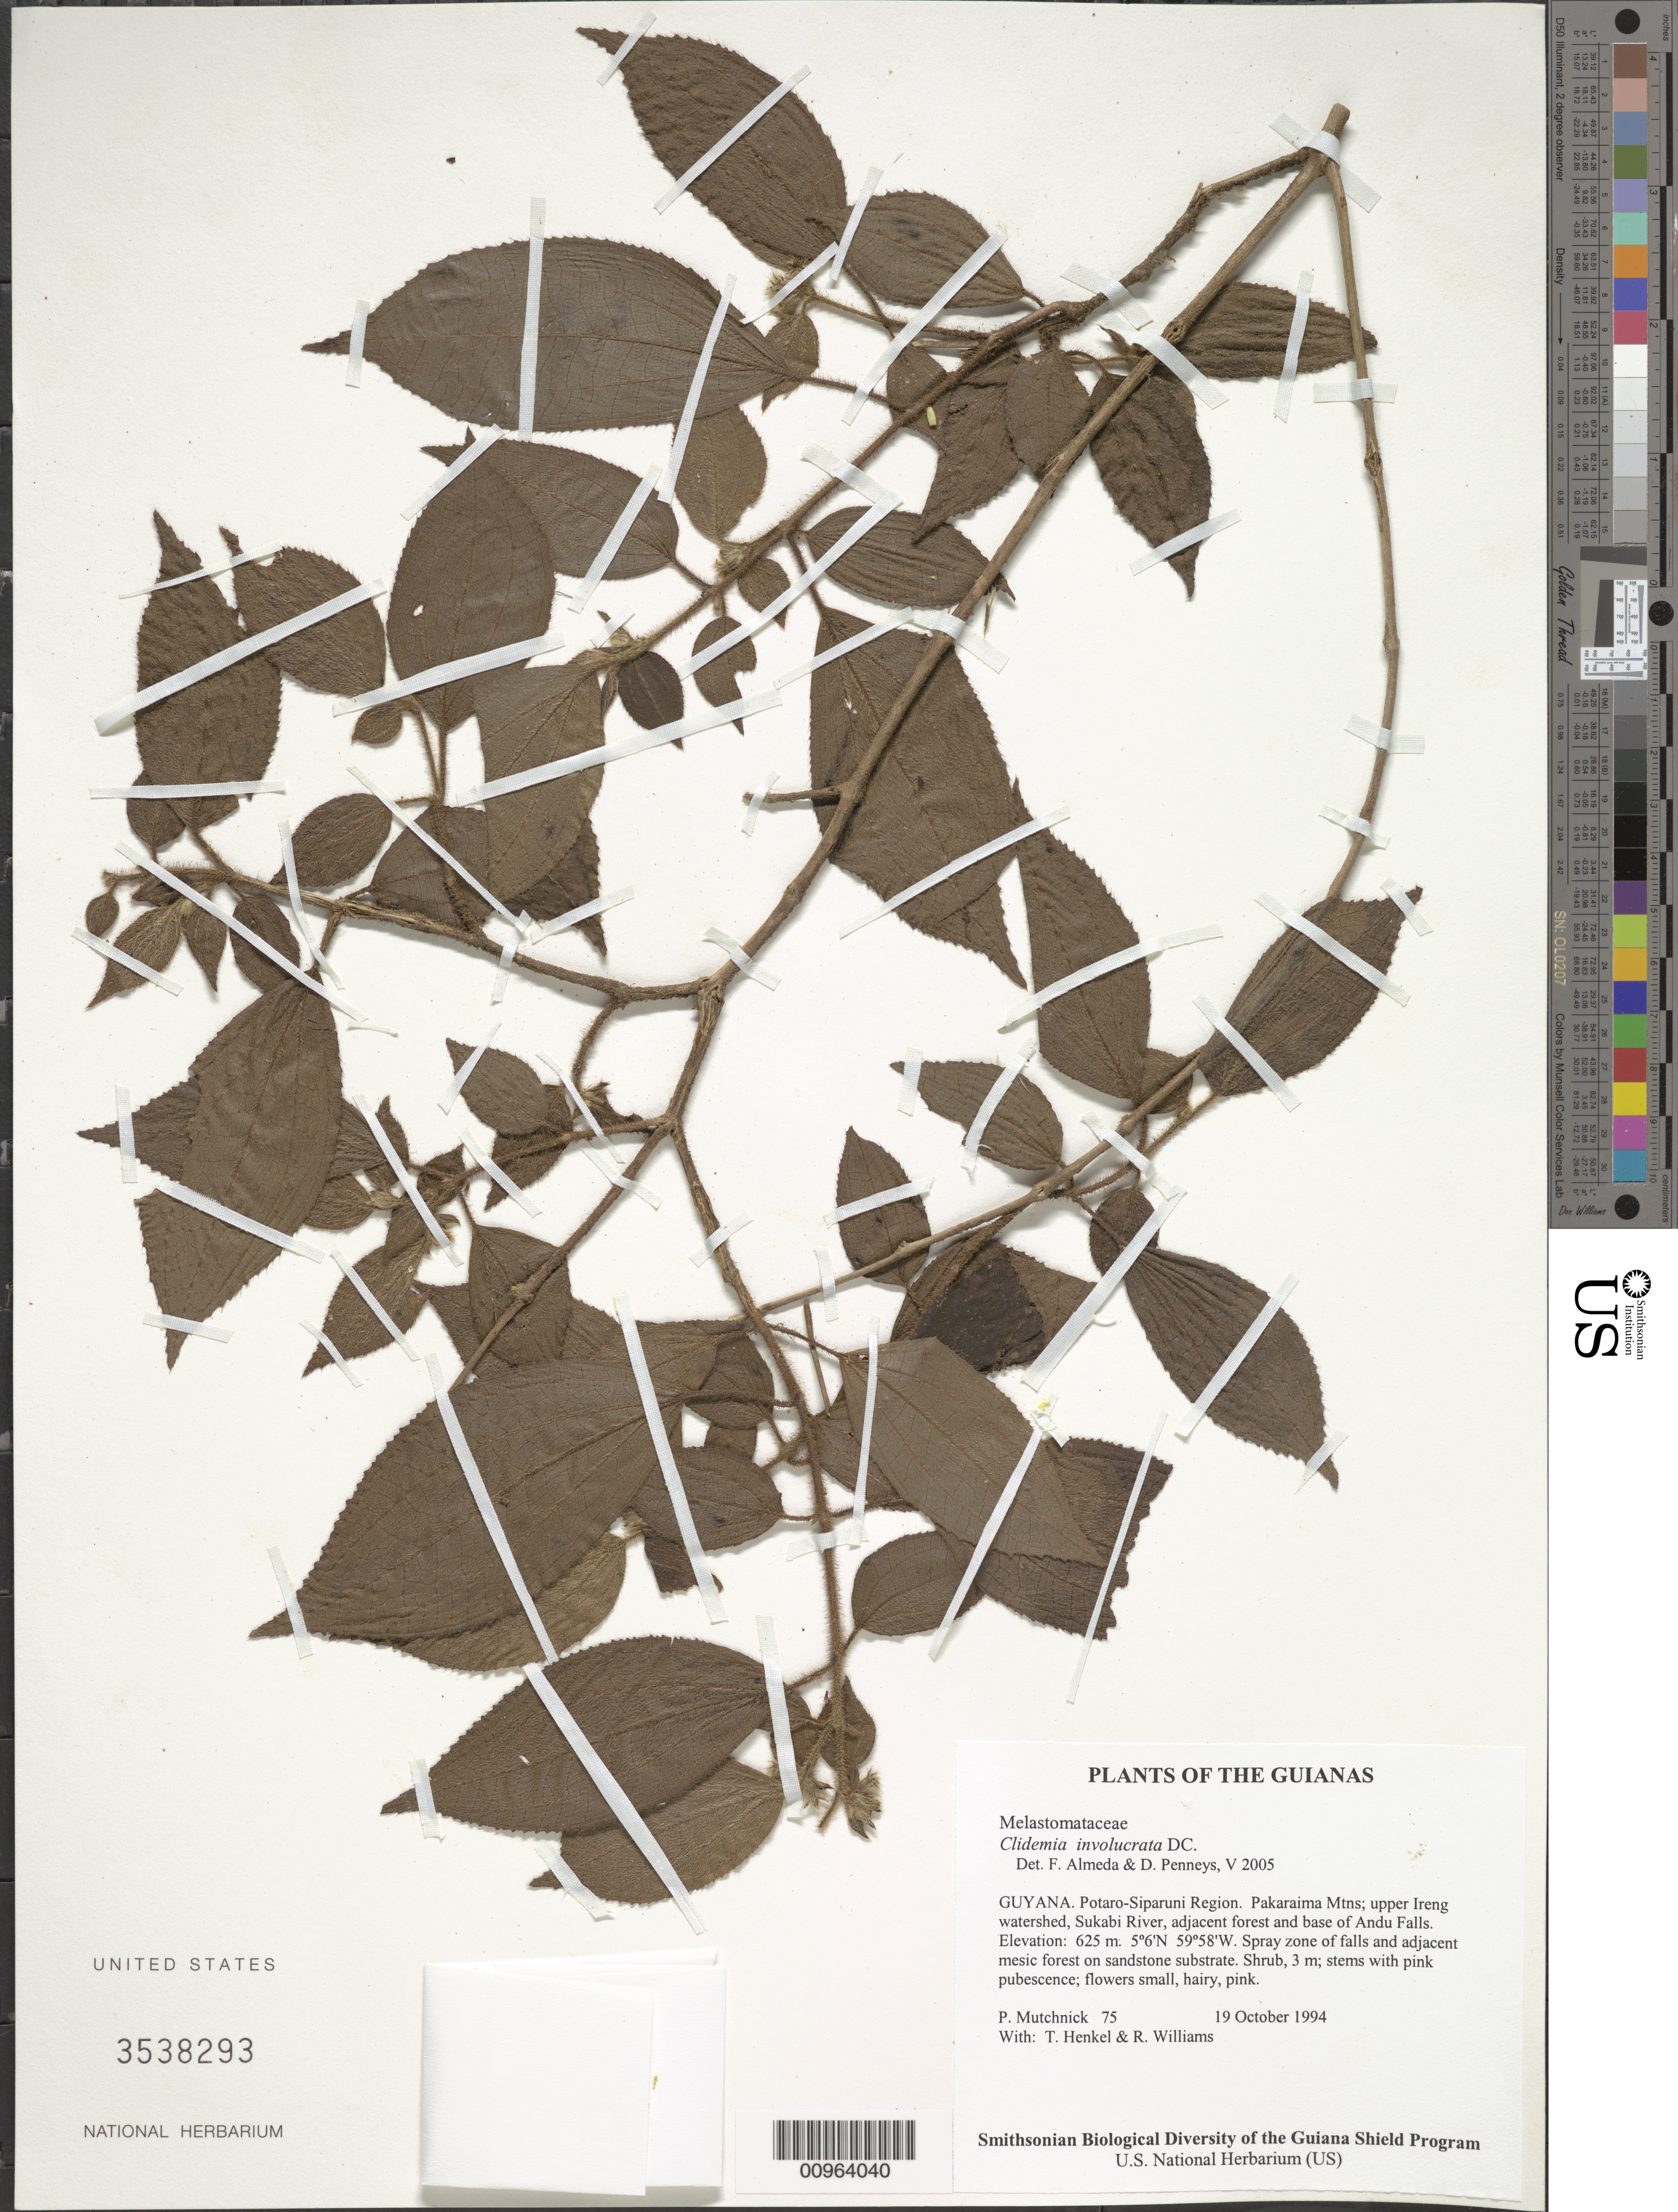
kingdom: Plantae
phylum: Tracheophyta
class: Magnoliopsida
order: Myrtales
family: Melastomataceae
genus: Clidemia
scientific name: Clidemia involucrata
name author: DC.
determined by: Almeda, F.; Penneys, D. S.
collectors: P. Mutchnick, T. Henkel & R. Williams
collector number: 75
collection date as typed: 19 October 1994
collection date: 1994-10-19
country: Guyana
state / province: Potaro-Siparuni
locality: Pakaraima Mtns; upper Ireng watershed, Sukabi River, adjacent forest and base of Andu Falls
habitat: Spray zone of falls and adjacent mesic forest on sandstone substrate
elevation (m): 625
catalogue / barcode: US 3538293